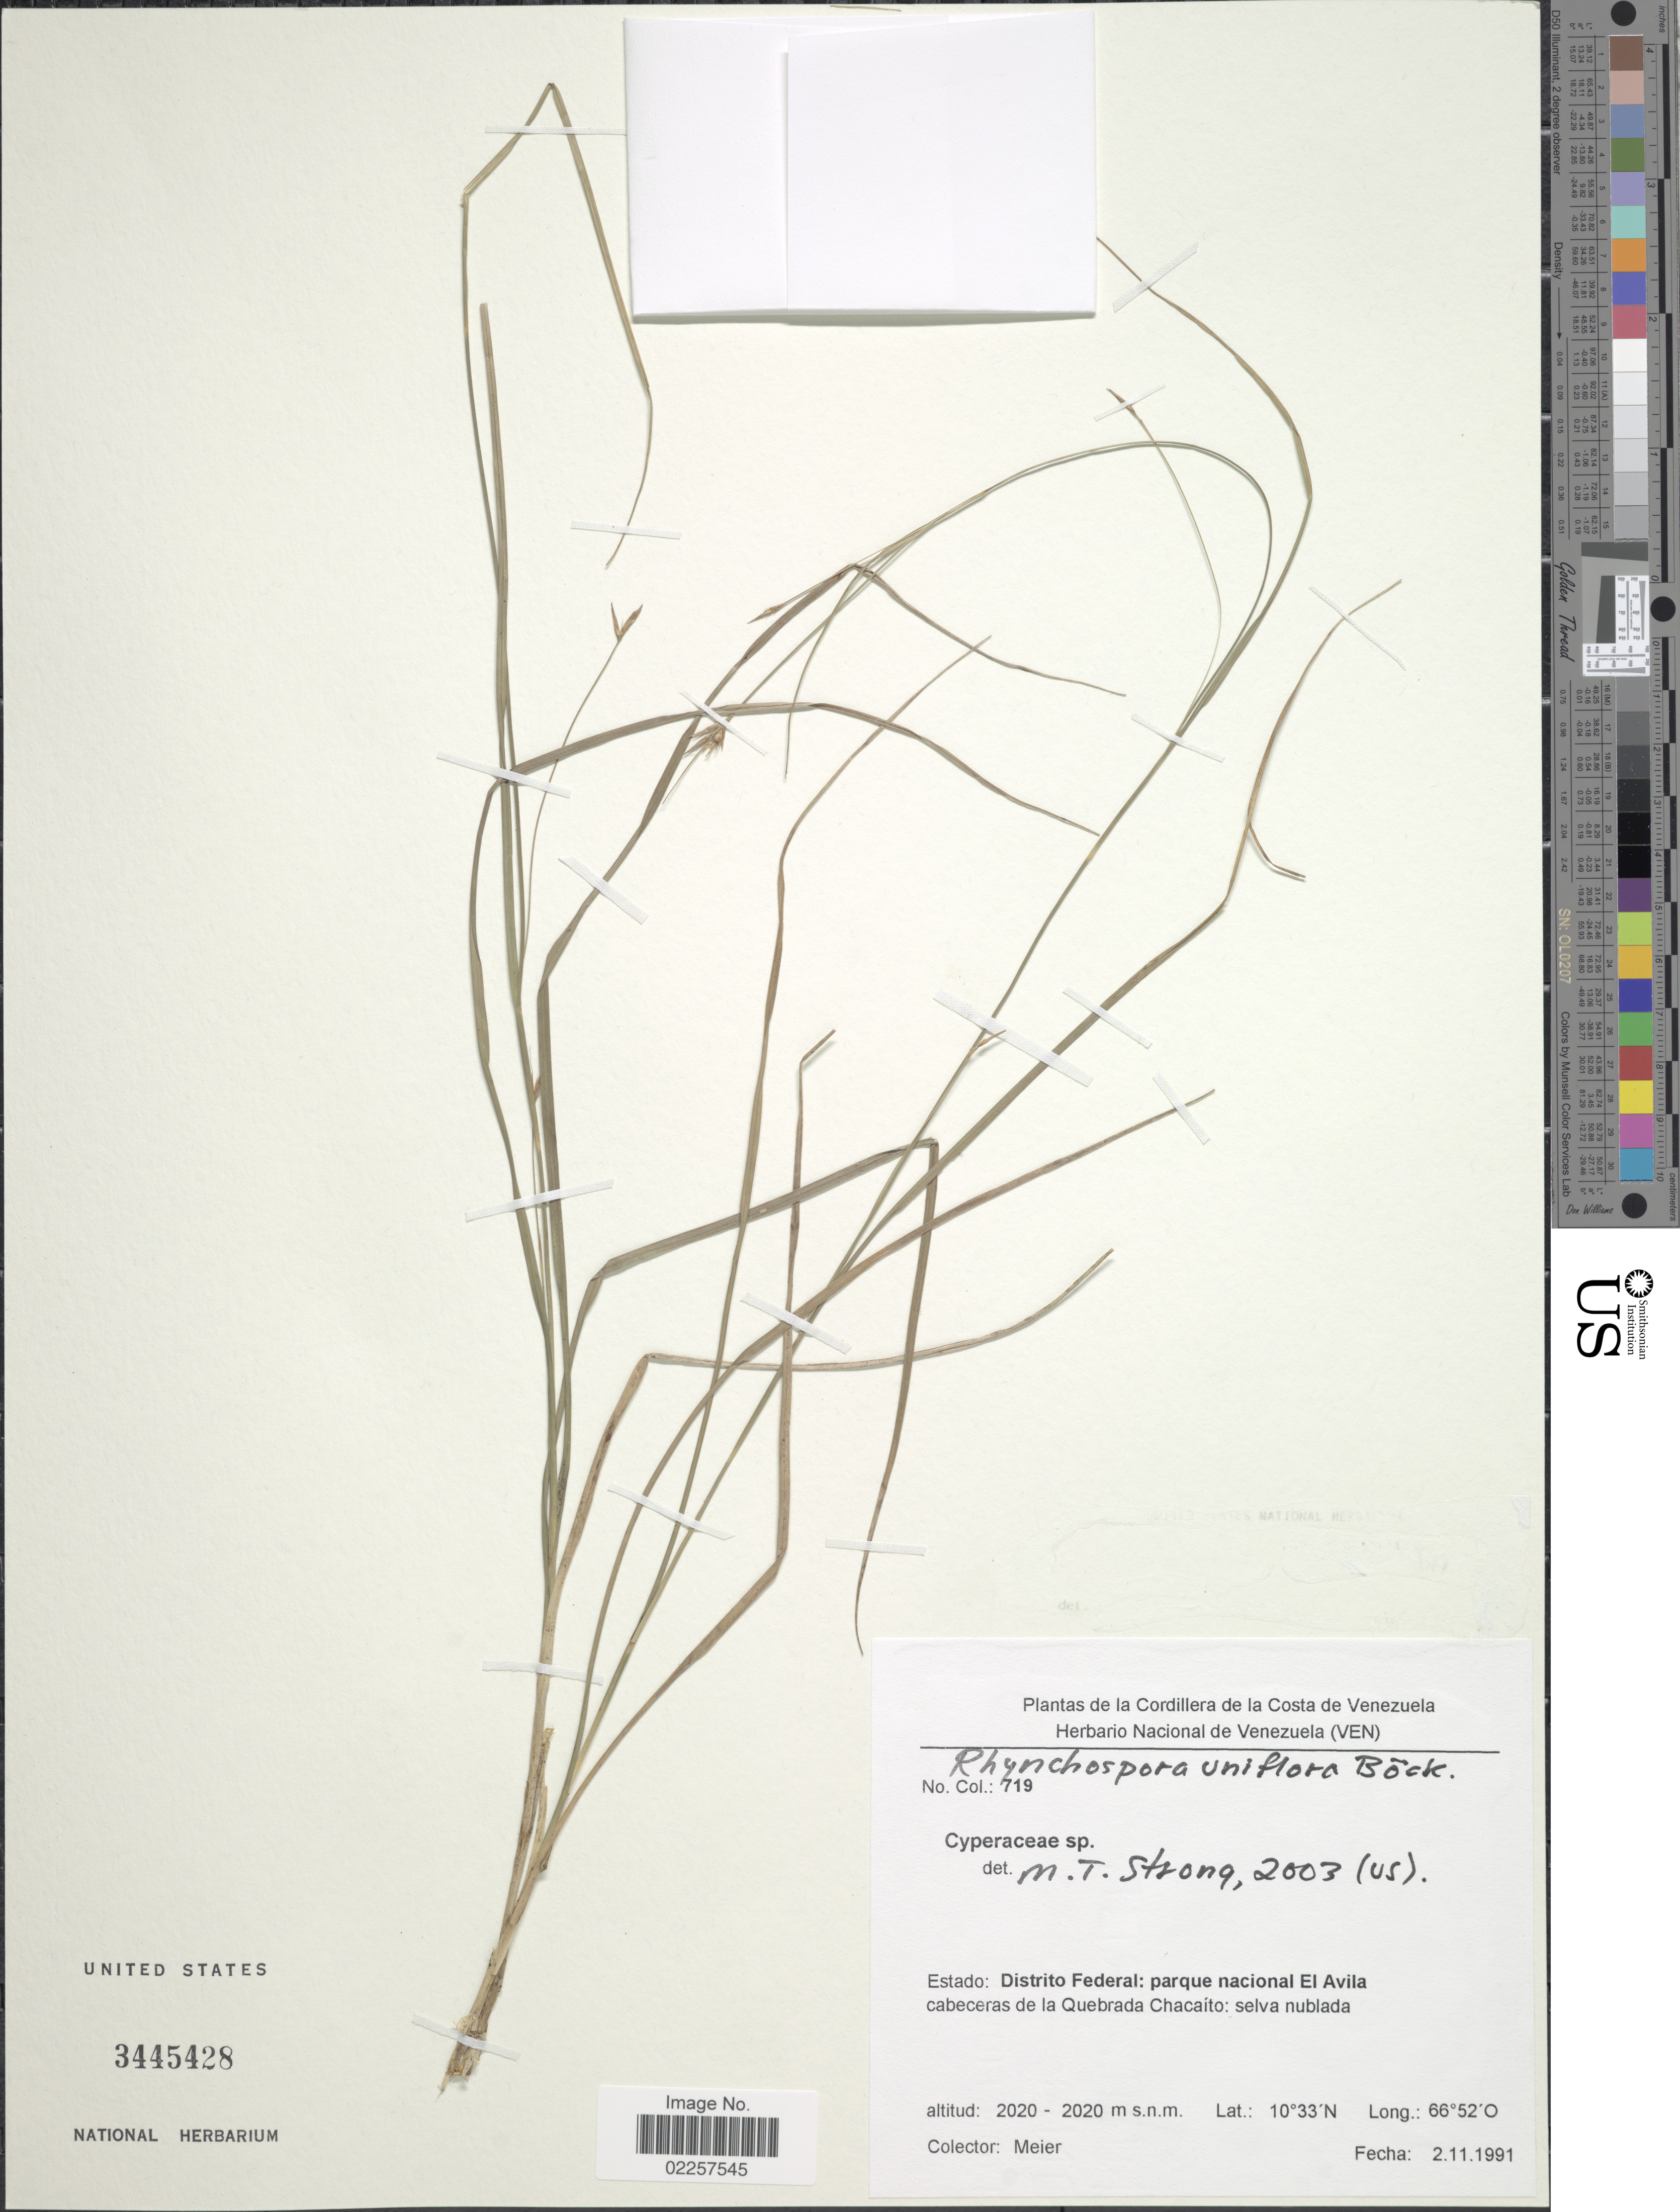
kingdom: Plantae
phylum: Tracheophyta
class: Liliopsida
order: Poales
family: Cyperaceae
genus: Rhynchospora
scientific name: Rhynchospora uniflora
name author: Boeckeler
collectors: Meier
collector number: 719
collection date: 1991-11-02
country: Venezuela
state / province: Miranda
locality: La Cordillera de la Costa de Venezuela, Estado: Distrito Federal: parque nacional El Avila cabeceras de la Quebrada Chacaito: selva nublada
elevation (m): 2020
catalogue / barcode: US 3445428